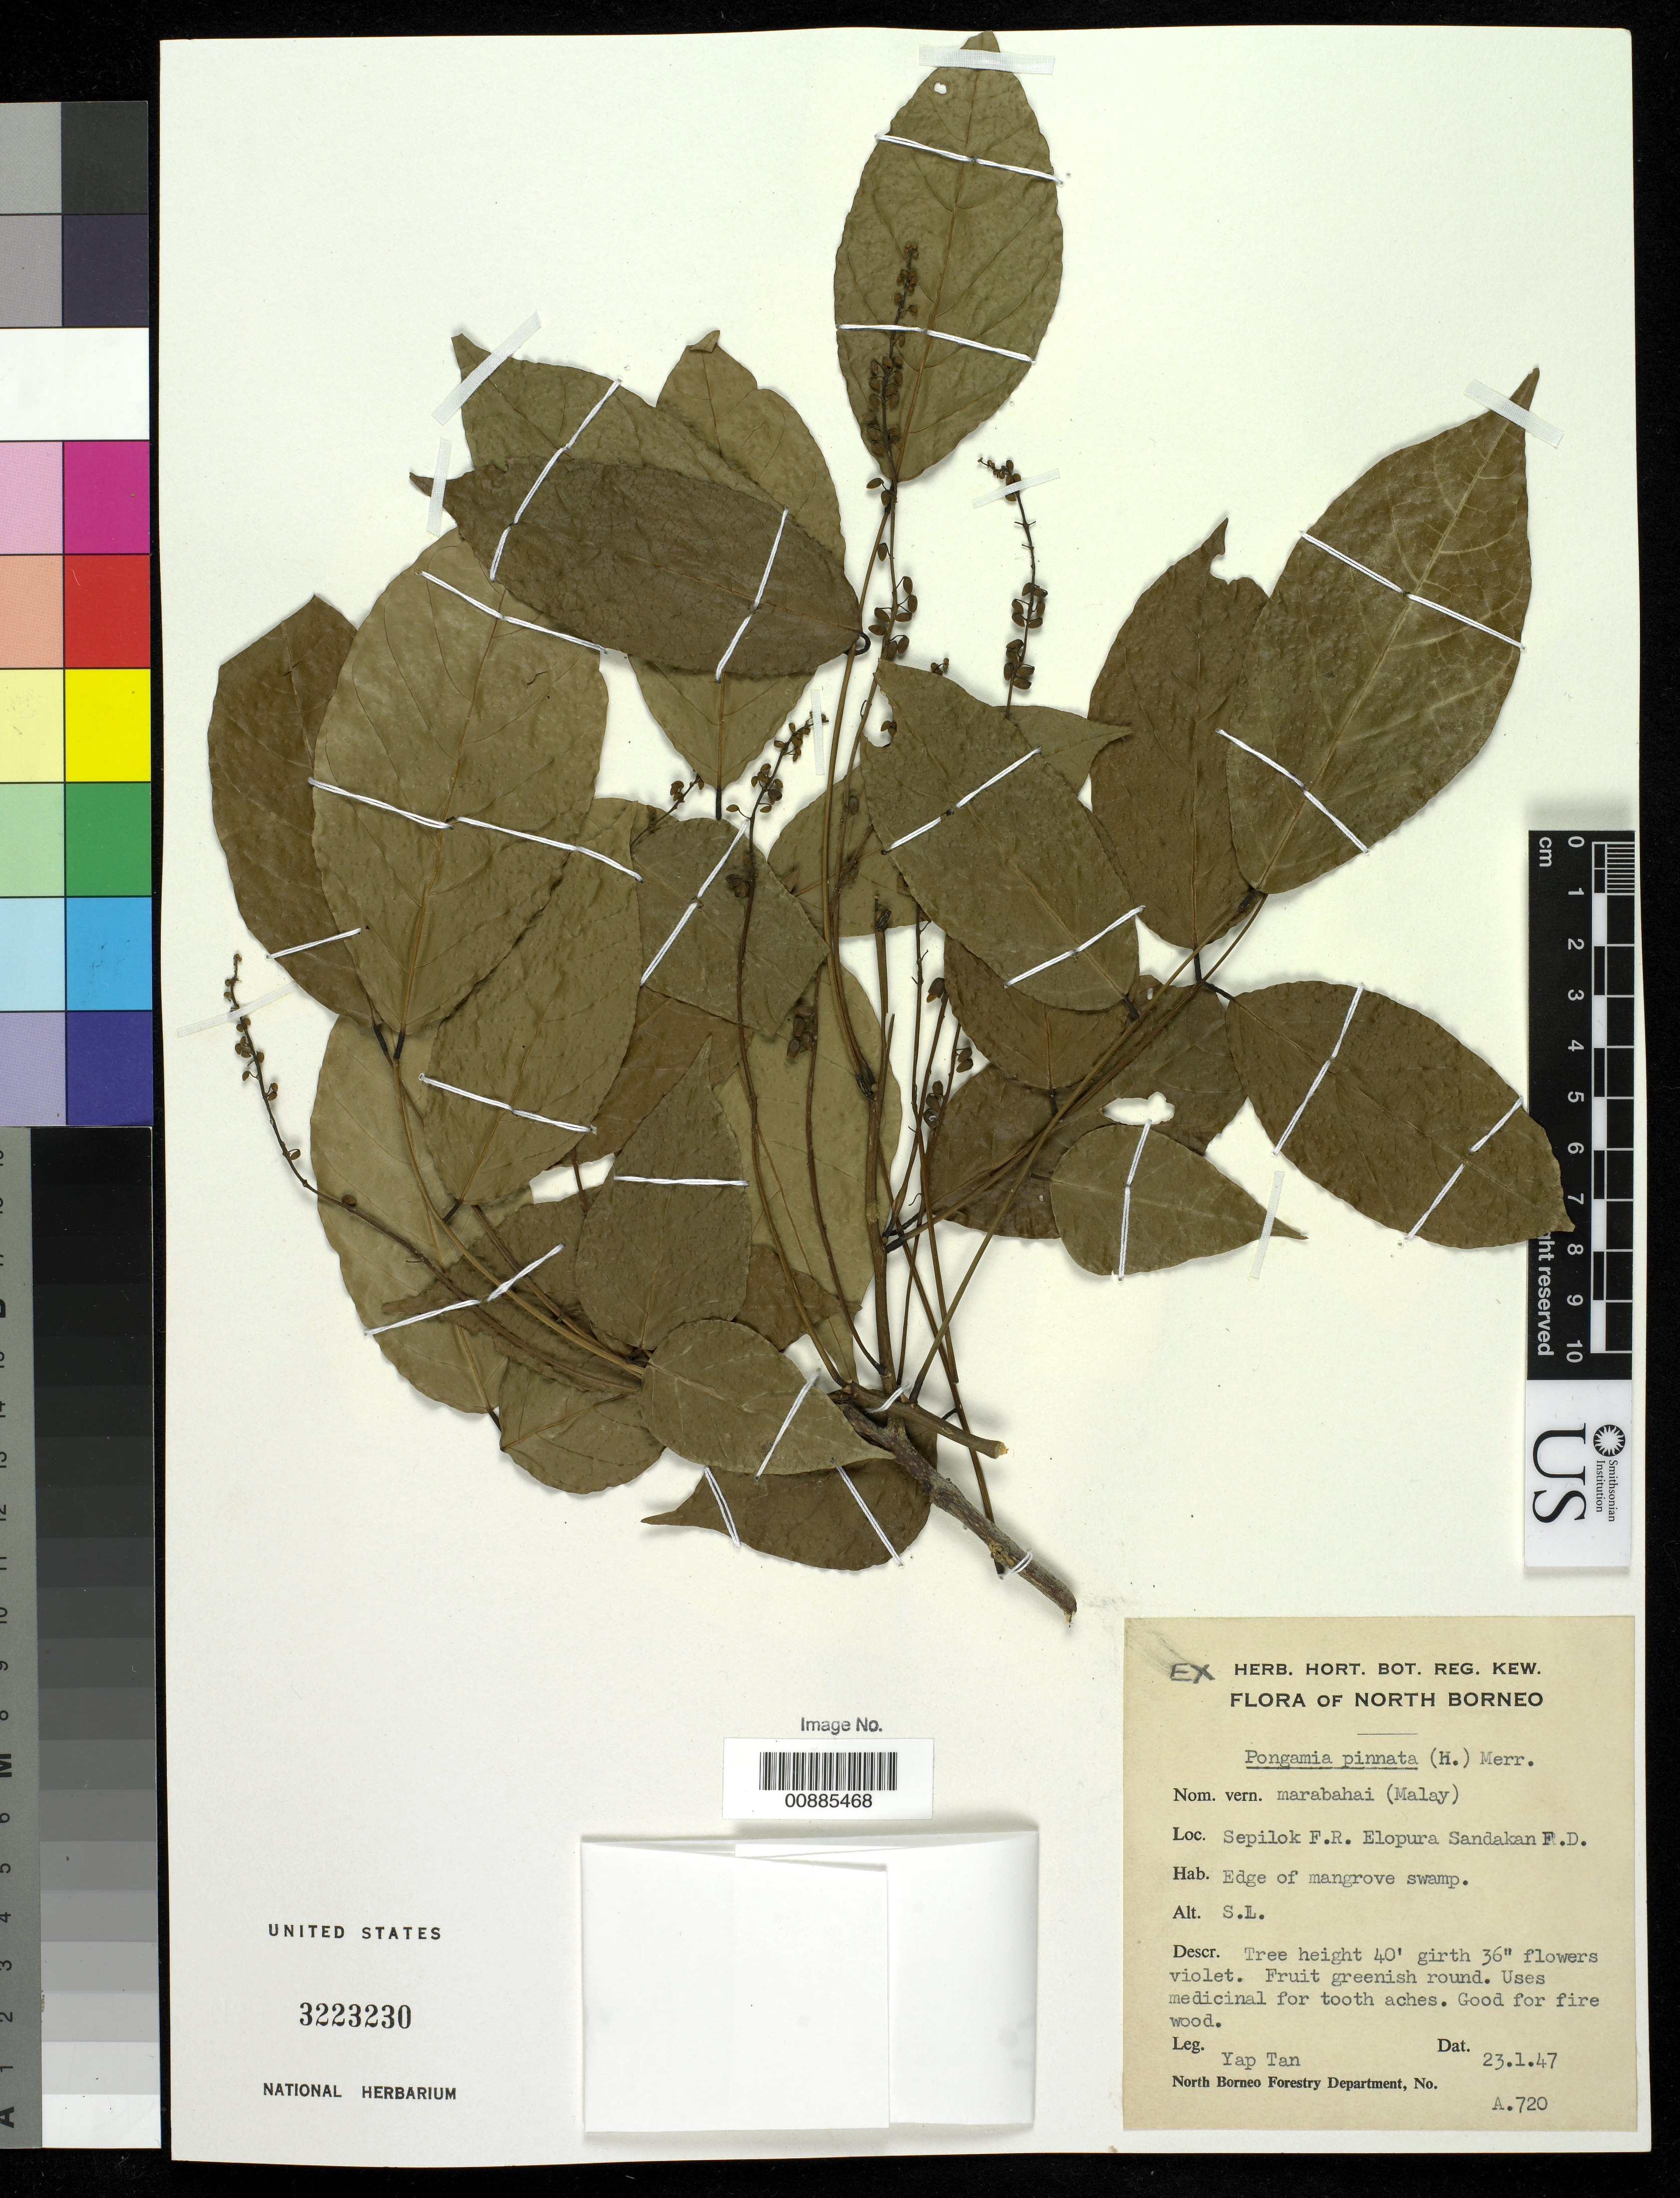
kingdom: Plantae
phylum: Tracheophyta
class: Magnoliopsida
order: Fabales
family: Fabaceae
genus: Millettia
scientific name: Millettia pinnata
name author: (L.) Panigrahi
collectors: A. Tan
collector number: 720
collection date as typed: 23 Jan 1947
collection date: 1947-01-23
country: Malaysia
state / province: Sabah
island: Borneo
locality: Sepilok F.R. Elopura Sandakan F.D.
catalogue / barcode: US 3223230